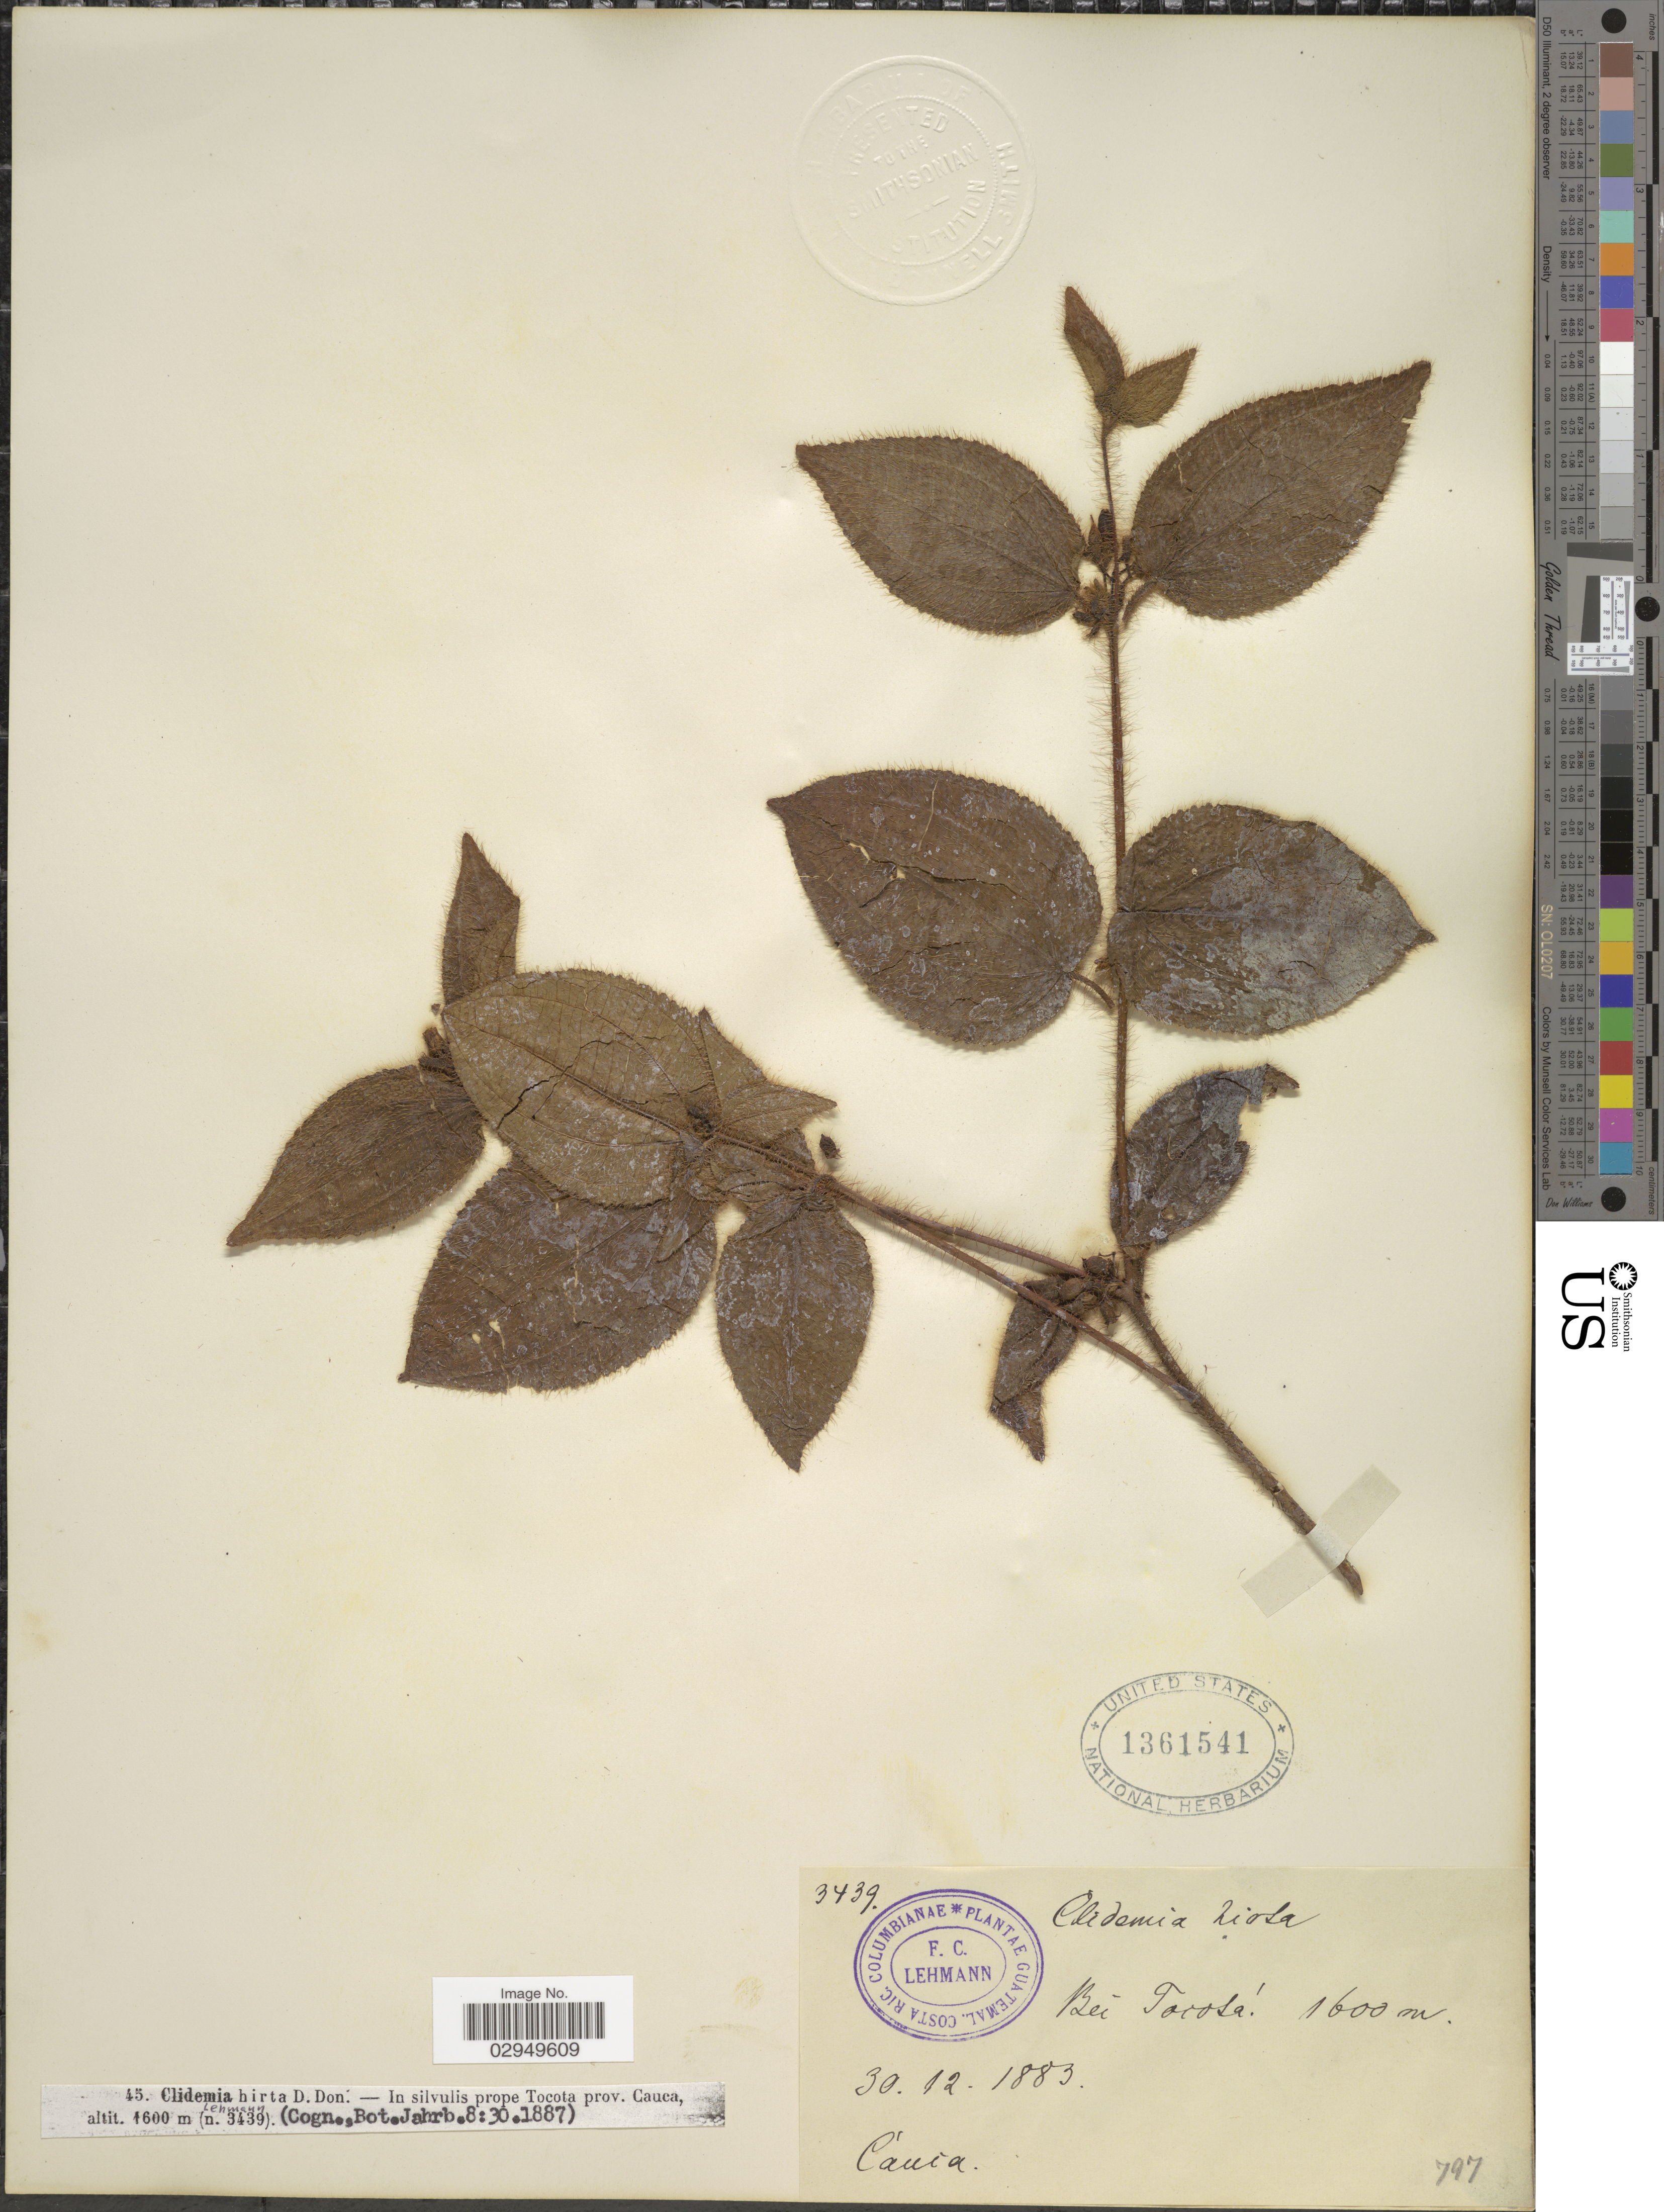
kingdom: Plantae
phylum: Tracheophyta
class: Magnoliopsida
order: Myrtales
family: Melastomataceae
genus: Clidemia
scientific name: Clidemia hirta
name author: (L.) D. Don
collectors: F. C. Lehmann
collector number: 3439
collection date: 1883-12-30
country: Colombia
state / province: Cauca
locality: In silvulis prope Tocota prov. Cauca.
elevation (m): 1600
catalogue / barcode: US 1361541